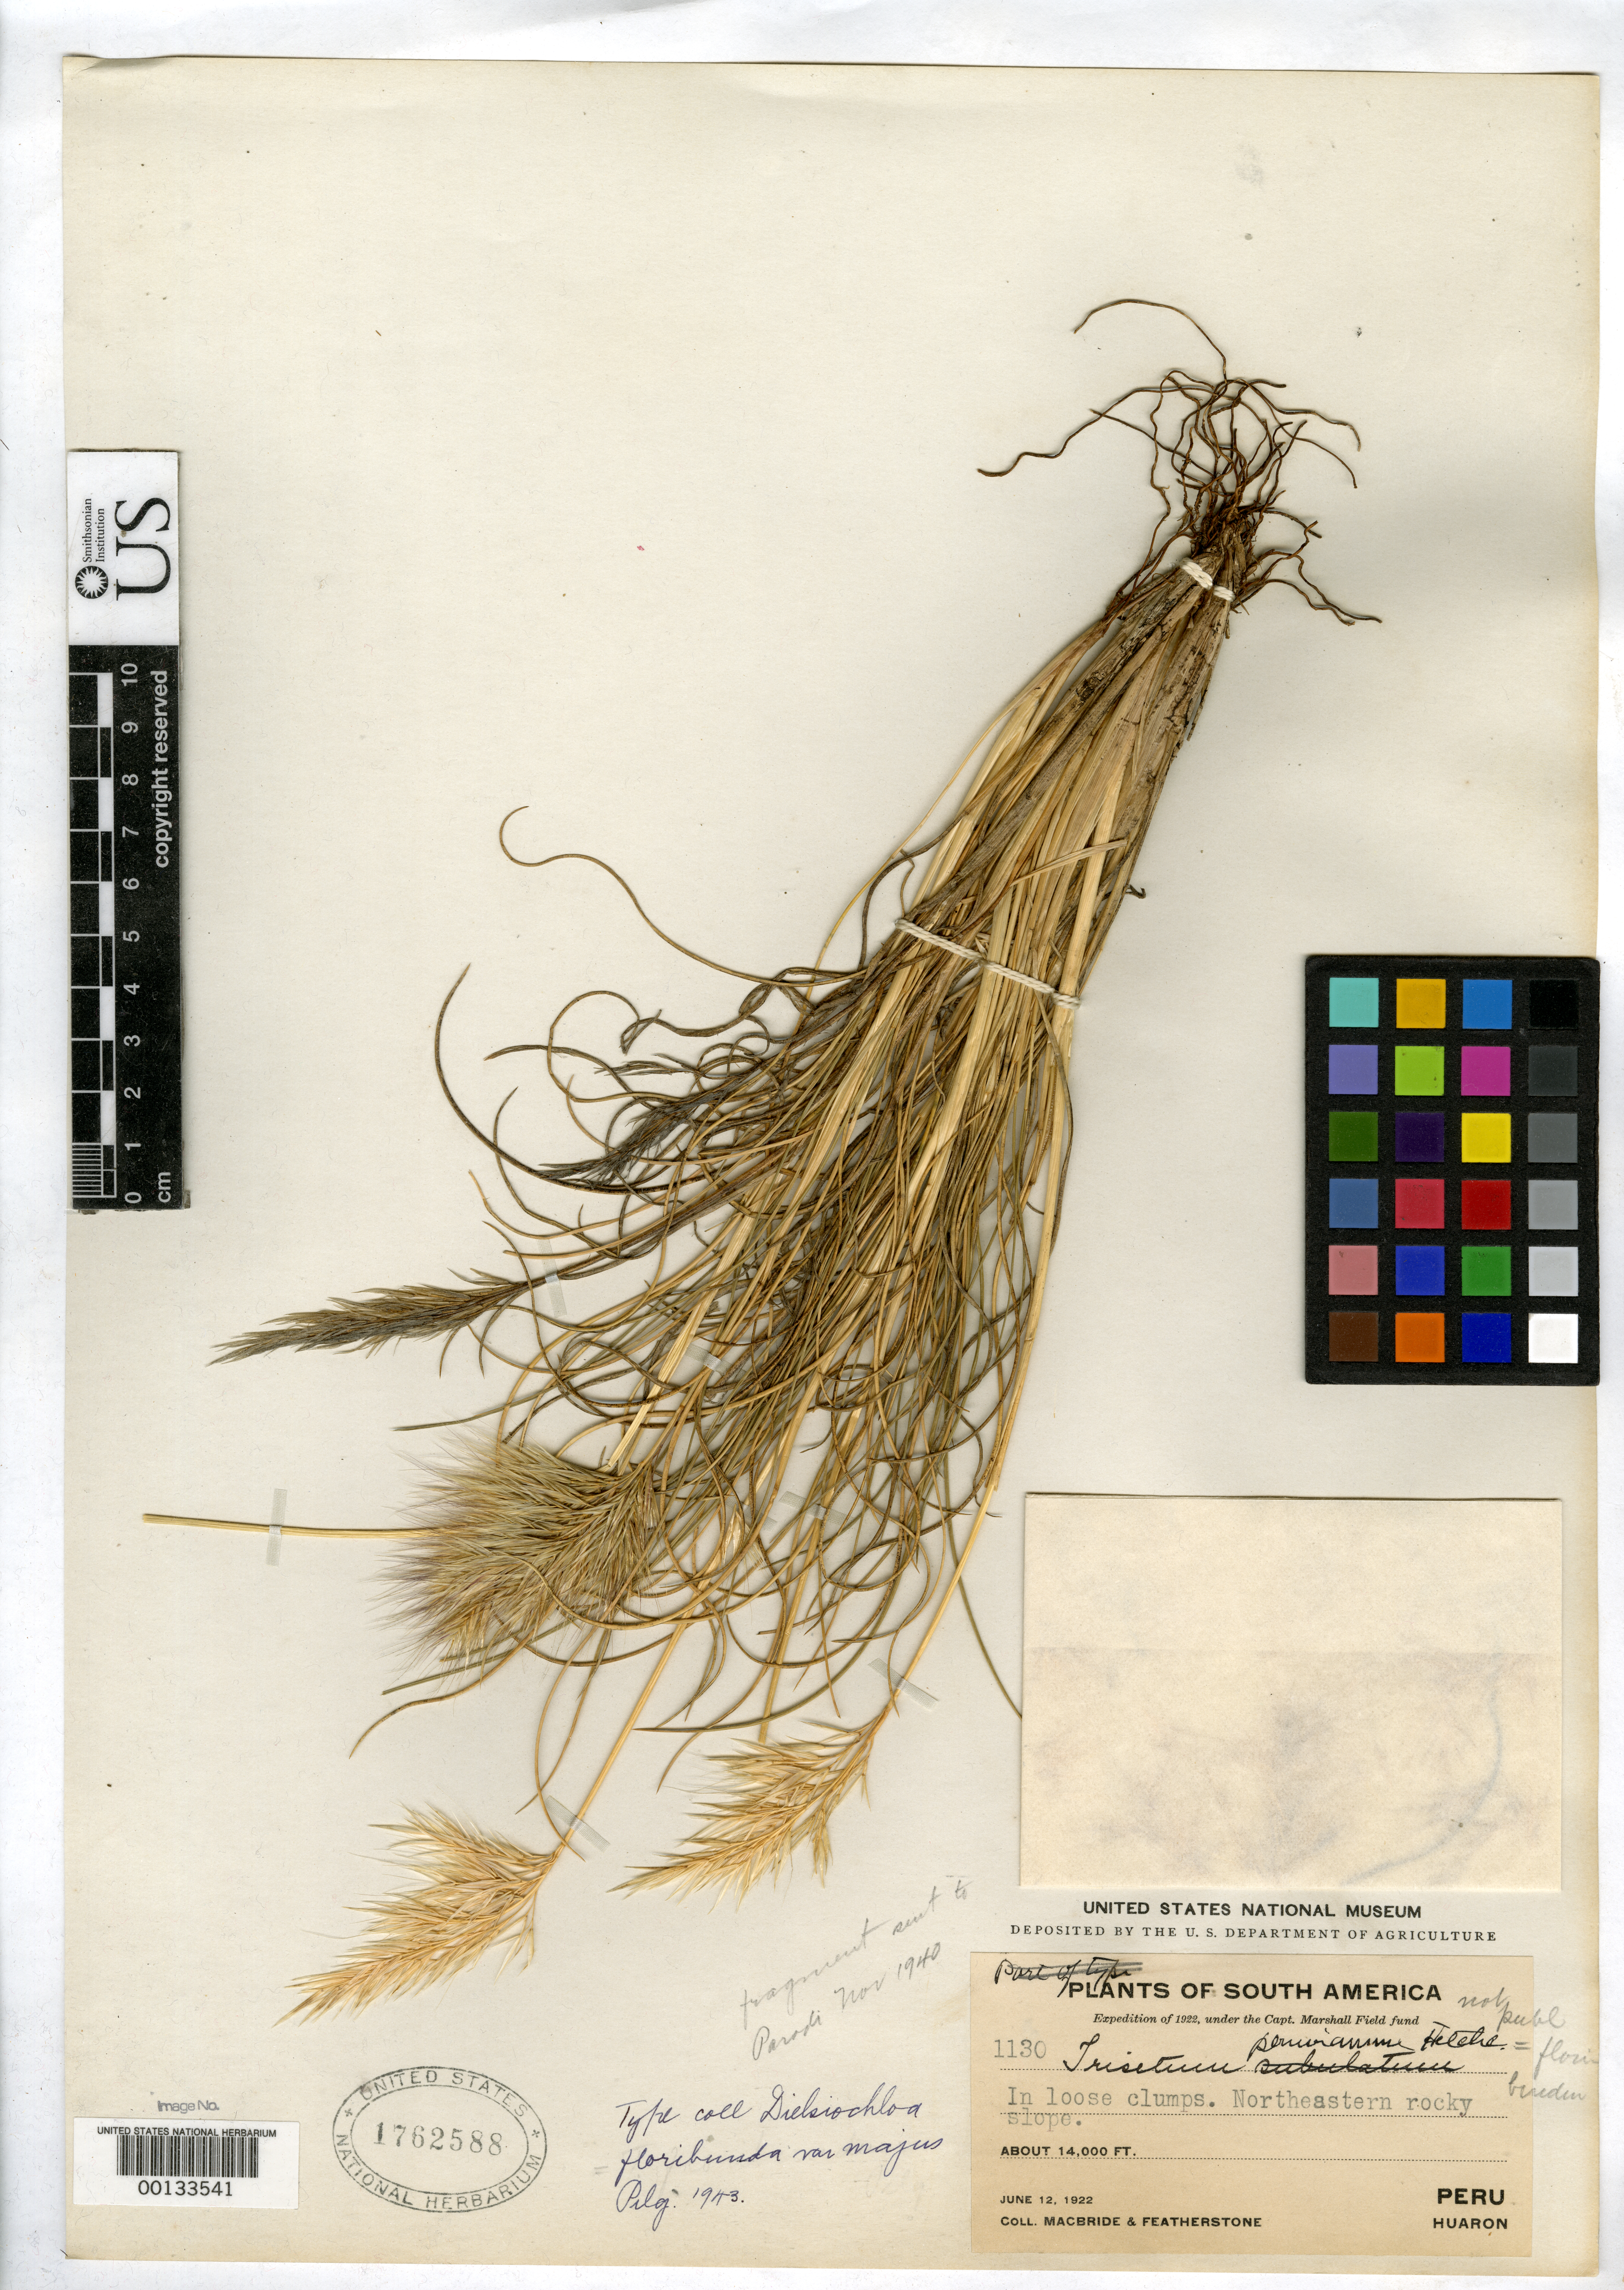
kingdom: Plantae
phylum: Tracheophyta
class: Liliopsida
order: Poales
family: Poaceae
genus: Dielsiochloa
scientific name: Dielsiochloa floribunda var. majus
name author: Pilg.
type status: Isotype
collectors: J. F. Macbride & W. Featherstone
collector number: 1130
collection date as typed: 12 Jun 1922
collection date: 1922-06-12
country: Peru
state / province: Pasco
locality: Huarón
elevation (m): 4267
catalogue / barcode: US 1762588